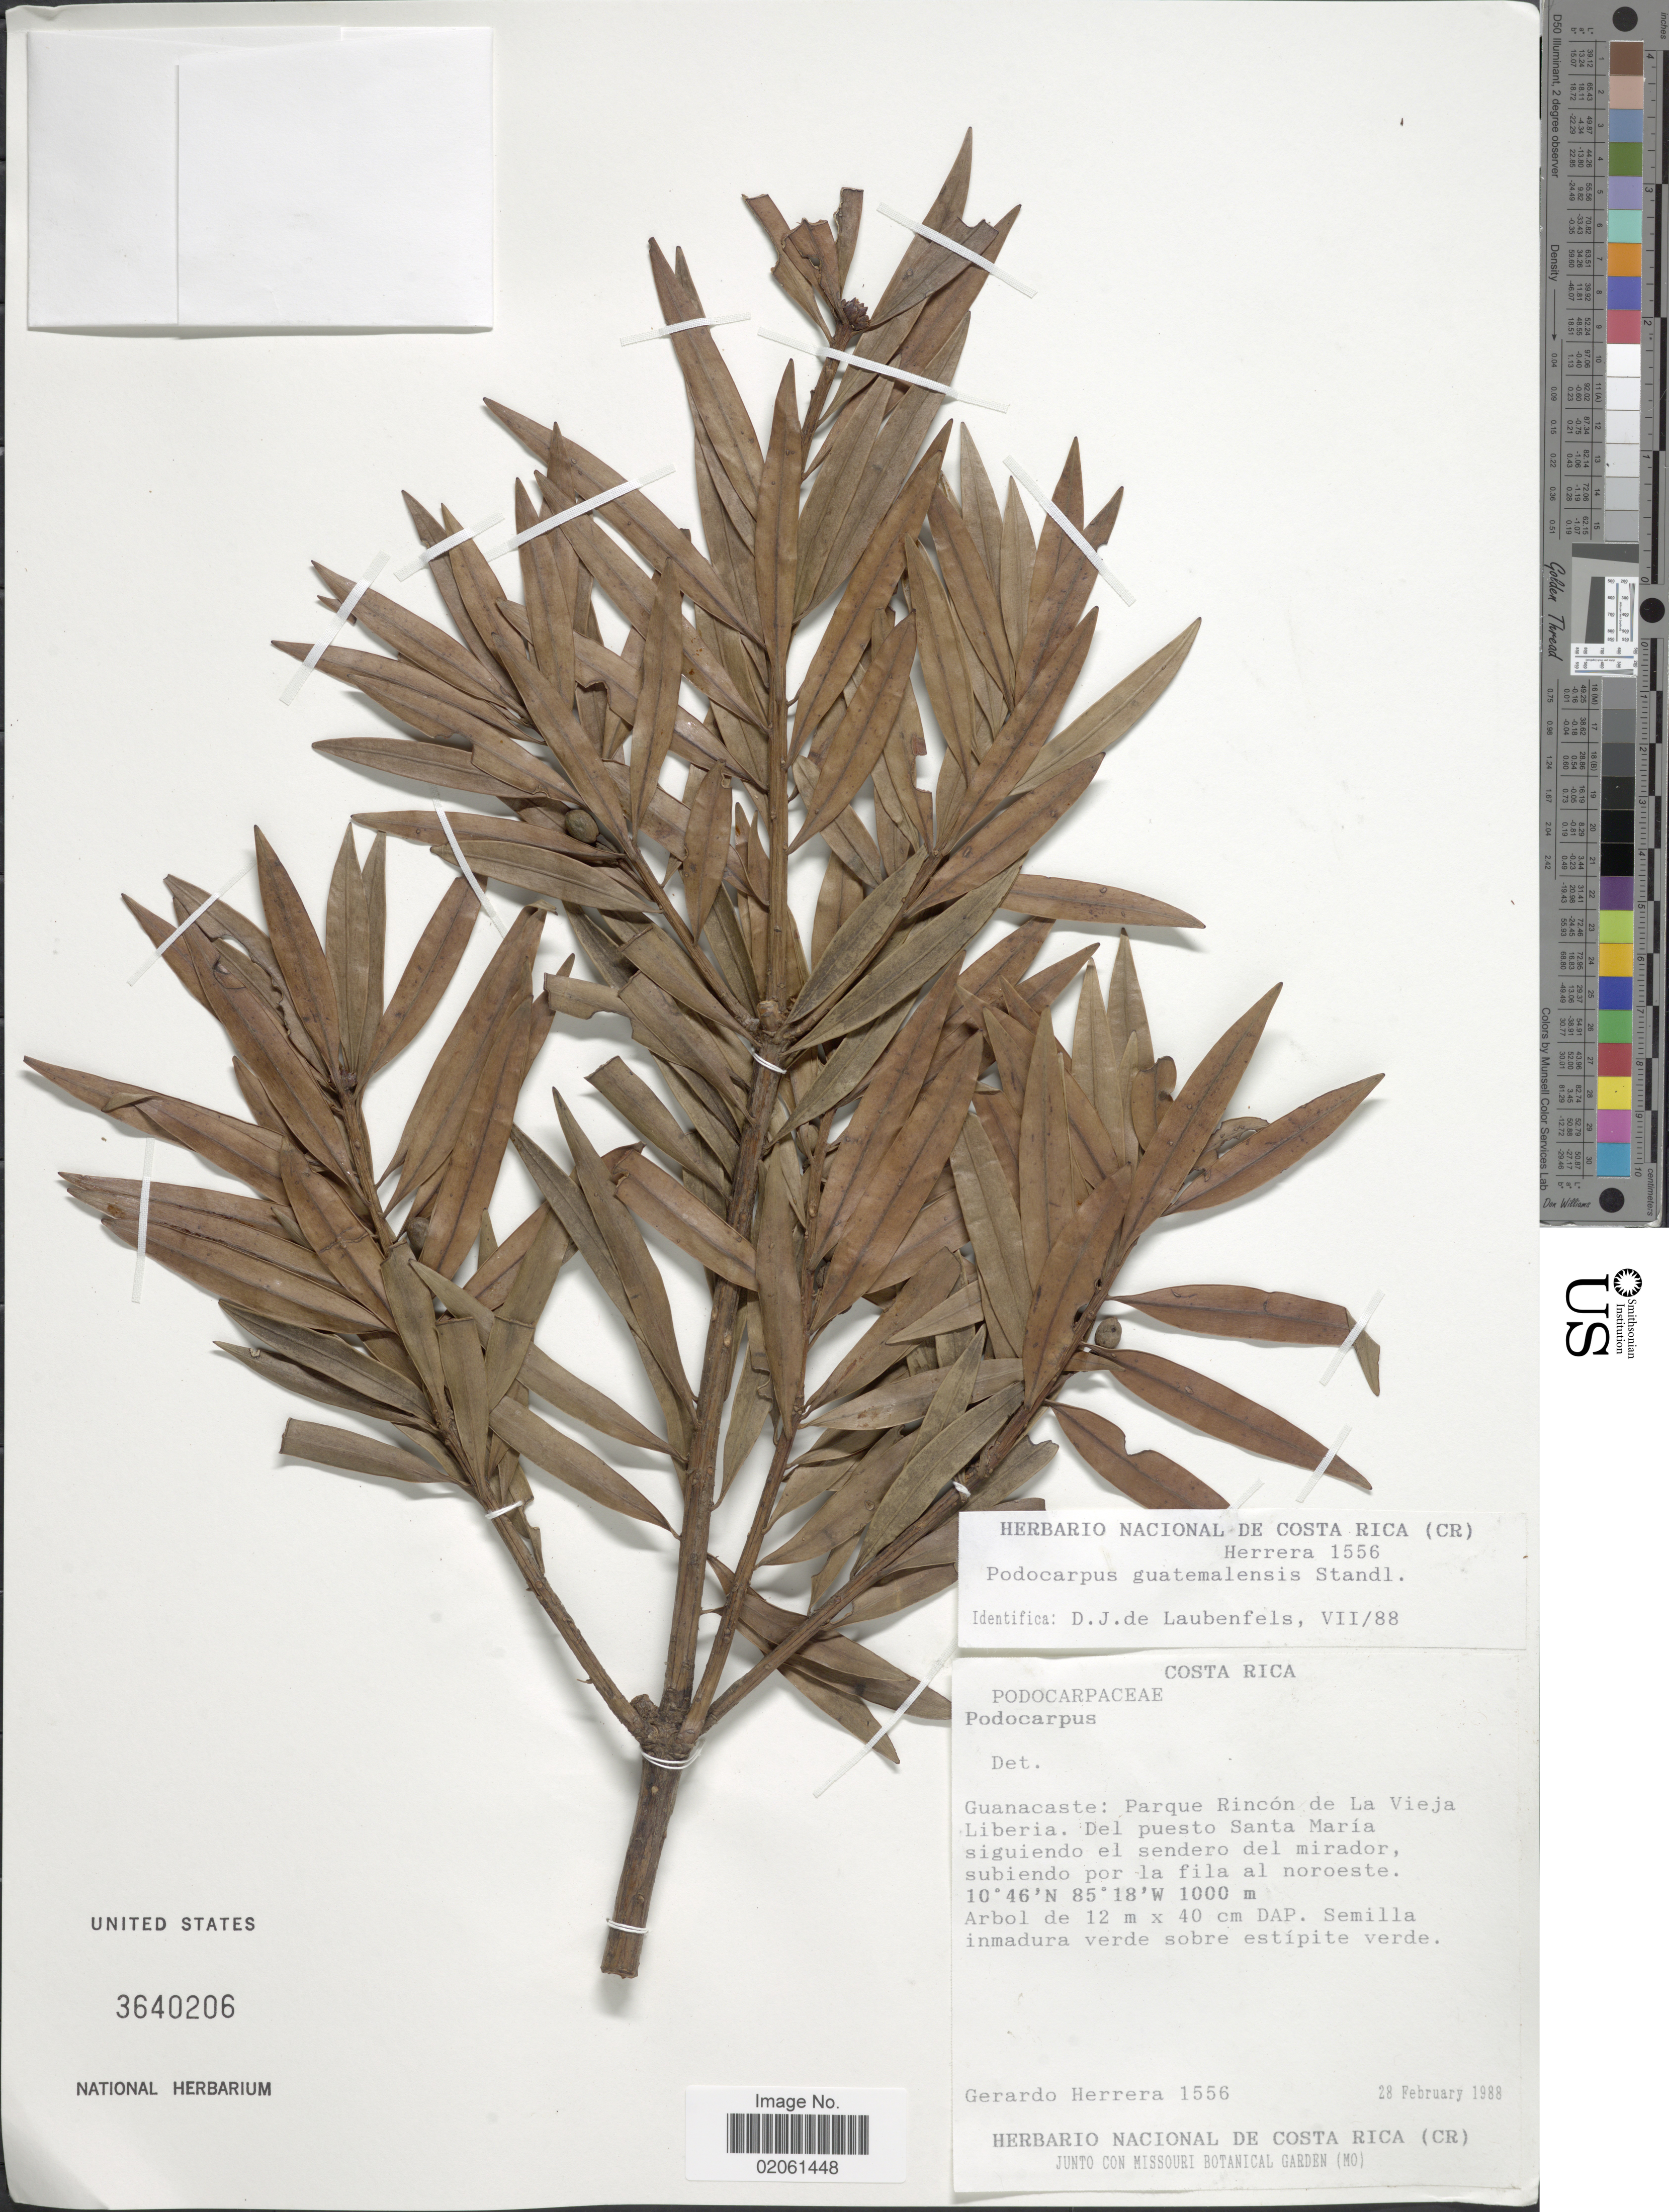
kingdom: Plantae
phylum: Tracheophyta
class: Pinopsida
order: Pinales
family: Podocarpaceae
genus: Podocarpus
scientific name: Podocarpus guatemalensis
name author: Standl.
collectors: G. Herrera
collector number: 1556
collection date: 1988-02-28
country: Costa Rica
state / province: Guanacaste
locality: Parque Rincón de La Vieja Liberia. Del puesto Santa María siguiendo el sendero del mirador, subiendo por la fila al noroeste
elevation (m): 1000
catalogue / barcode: US 3640206